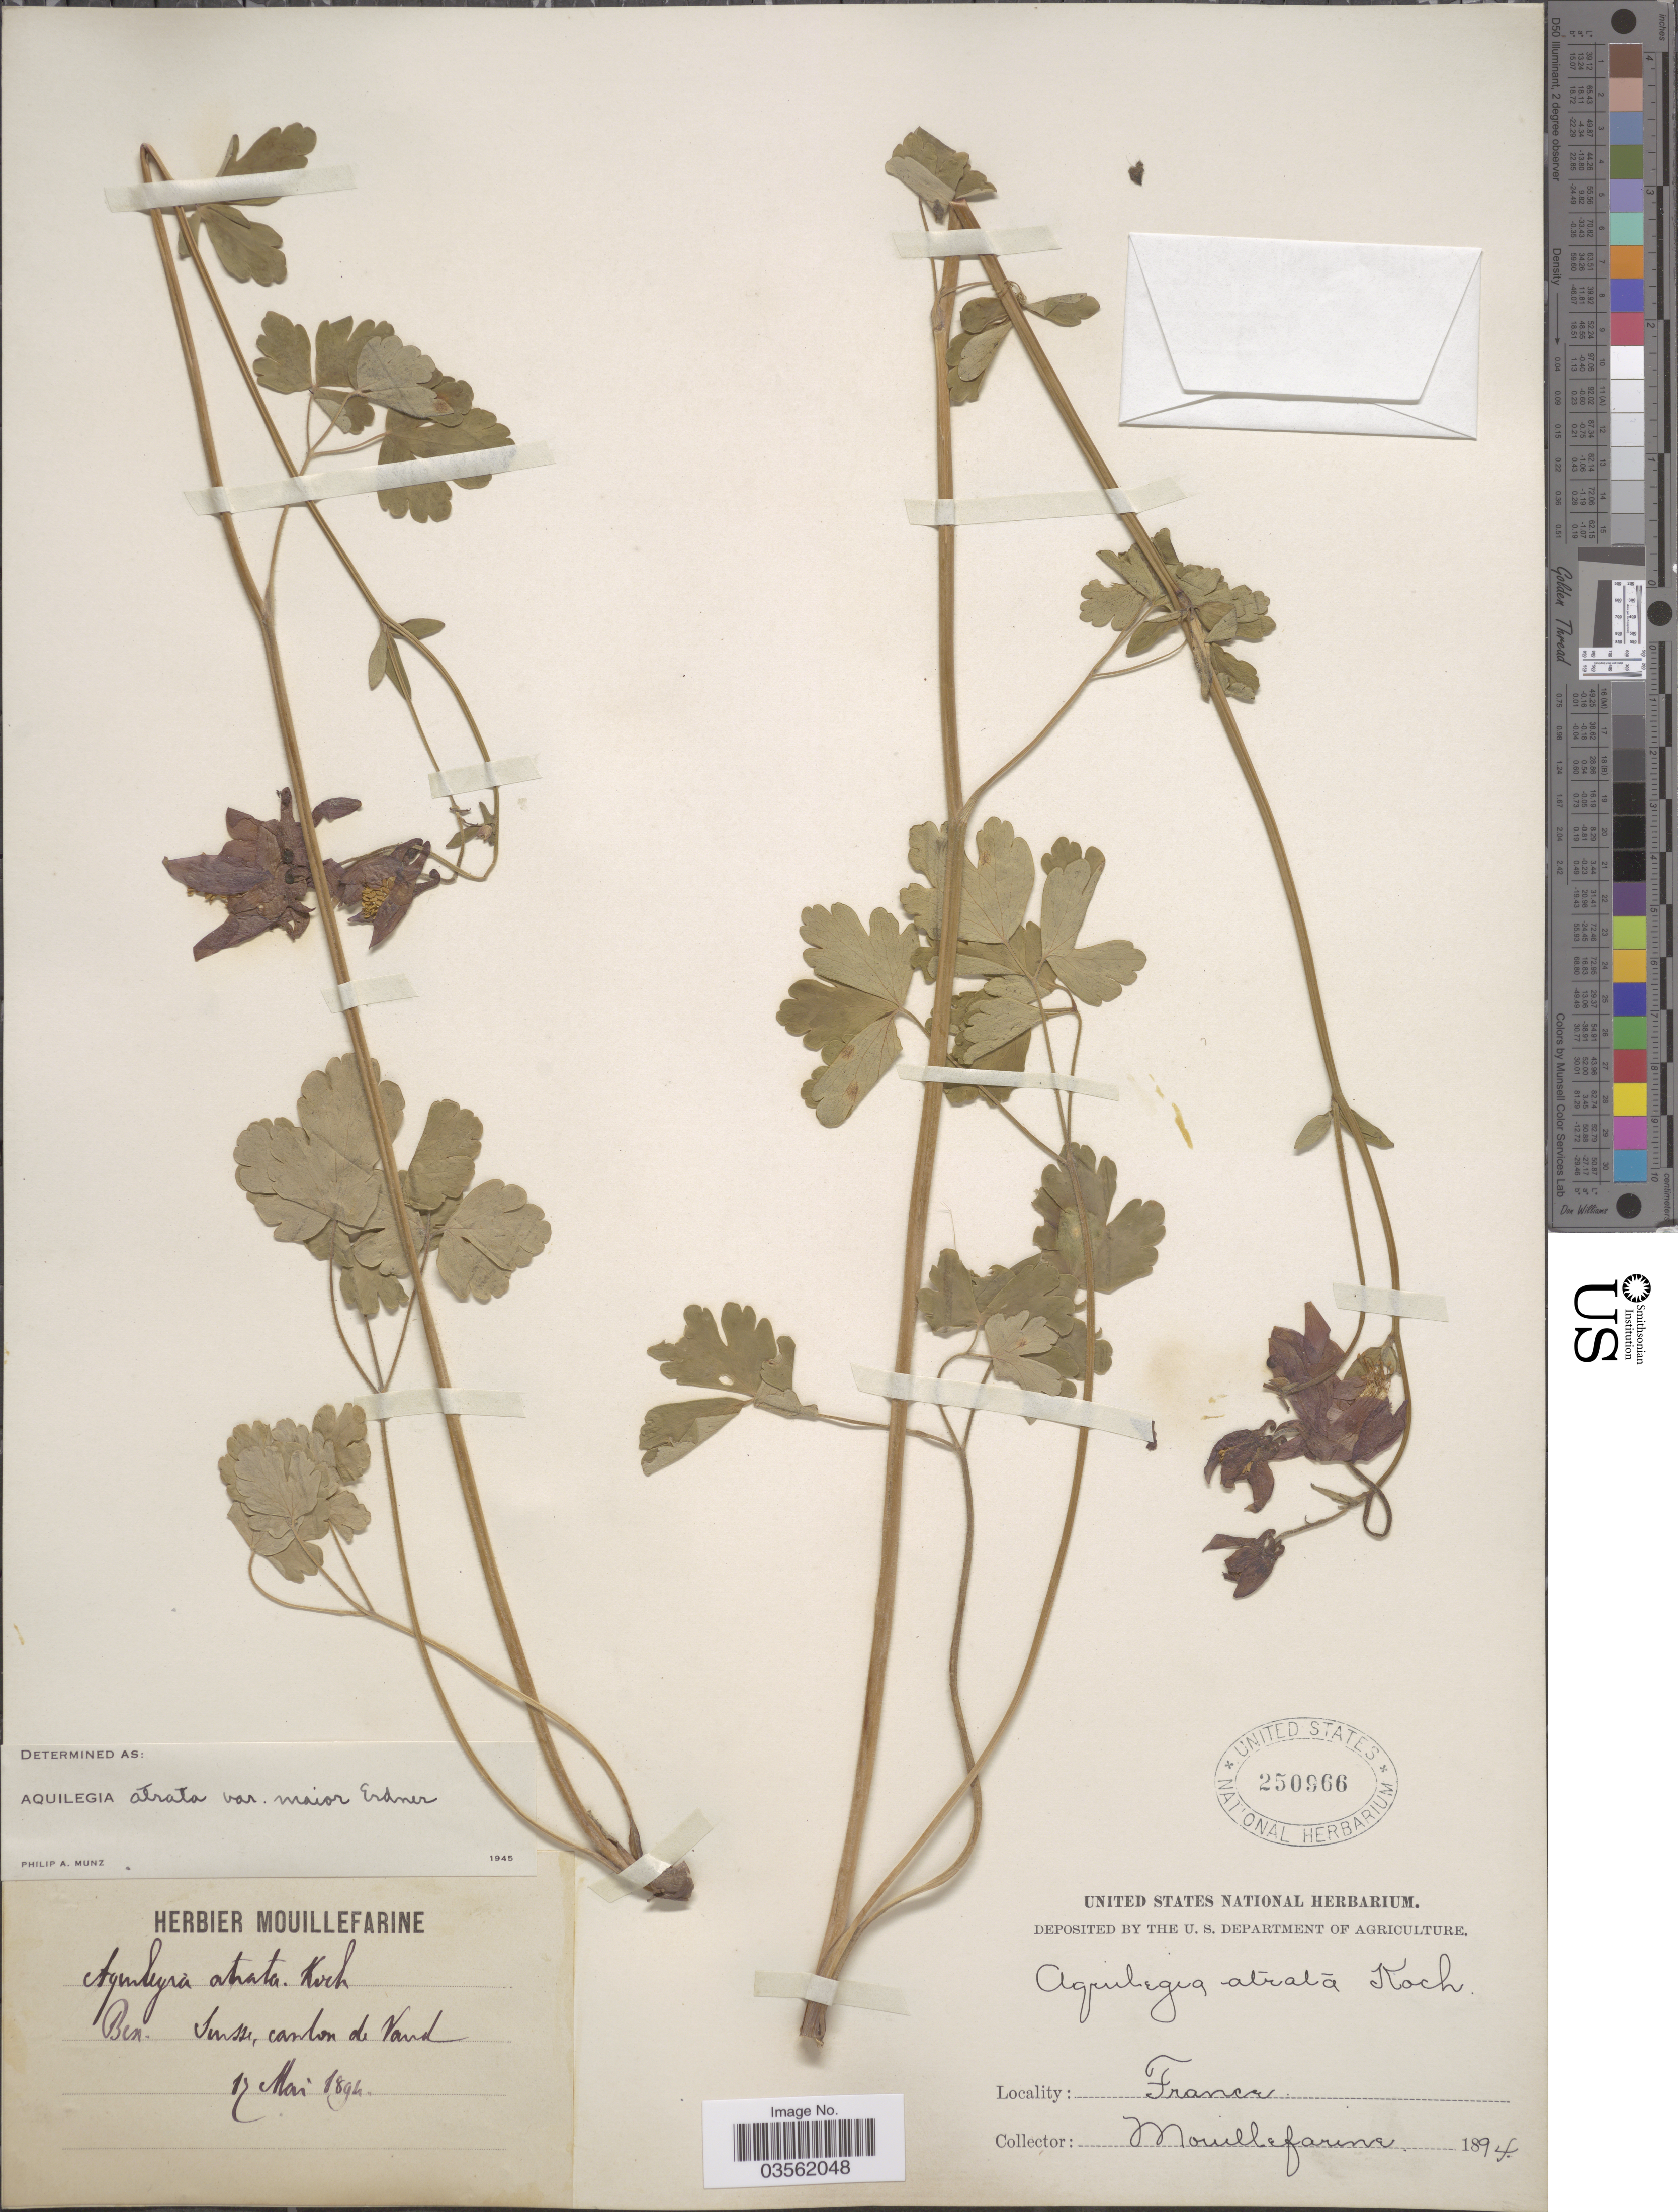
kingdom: Plantae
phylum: Tracheophyta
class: Magnoliopsida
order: Ranunculales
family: Ranunculaceae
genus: Aquilegia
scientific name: Aquilegia atrata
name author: Koch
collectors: A. Mouillefarine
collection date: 1894-05-17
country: France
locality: Ben Suisse, canton de Vaud.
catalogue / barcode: US 250966